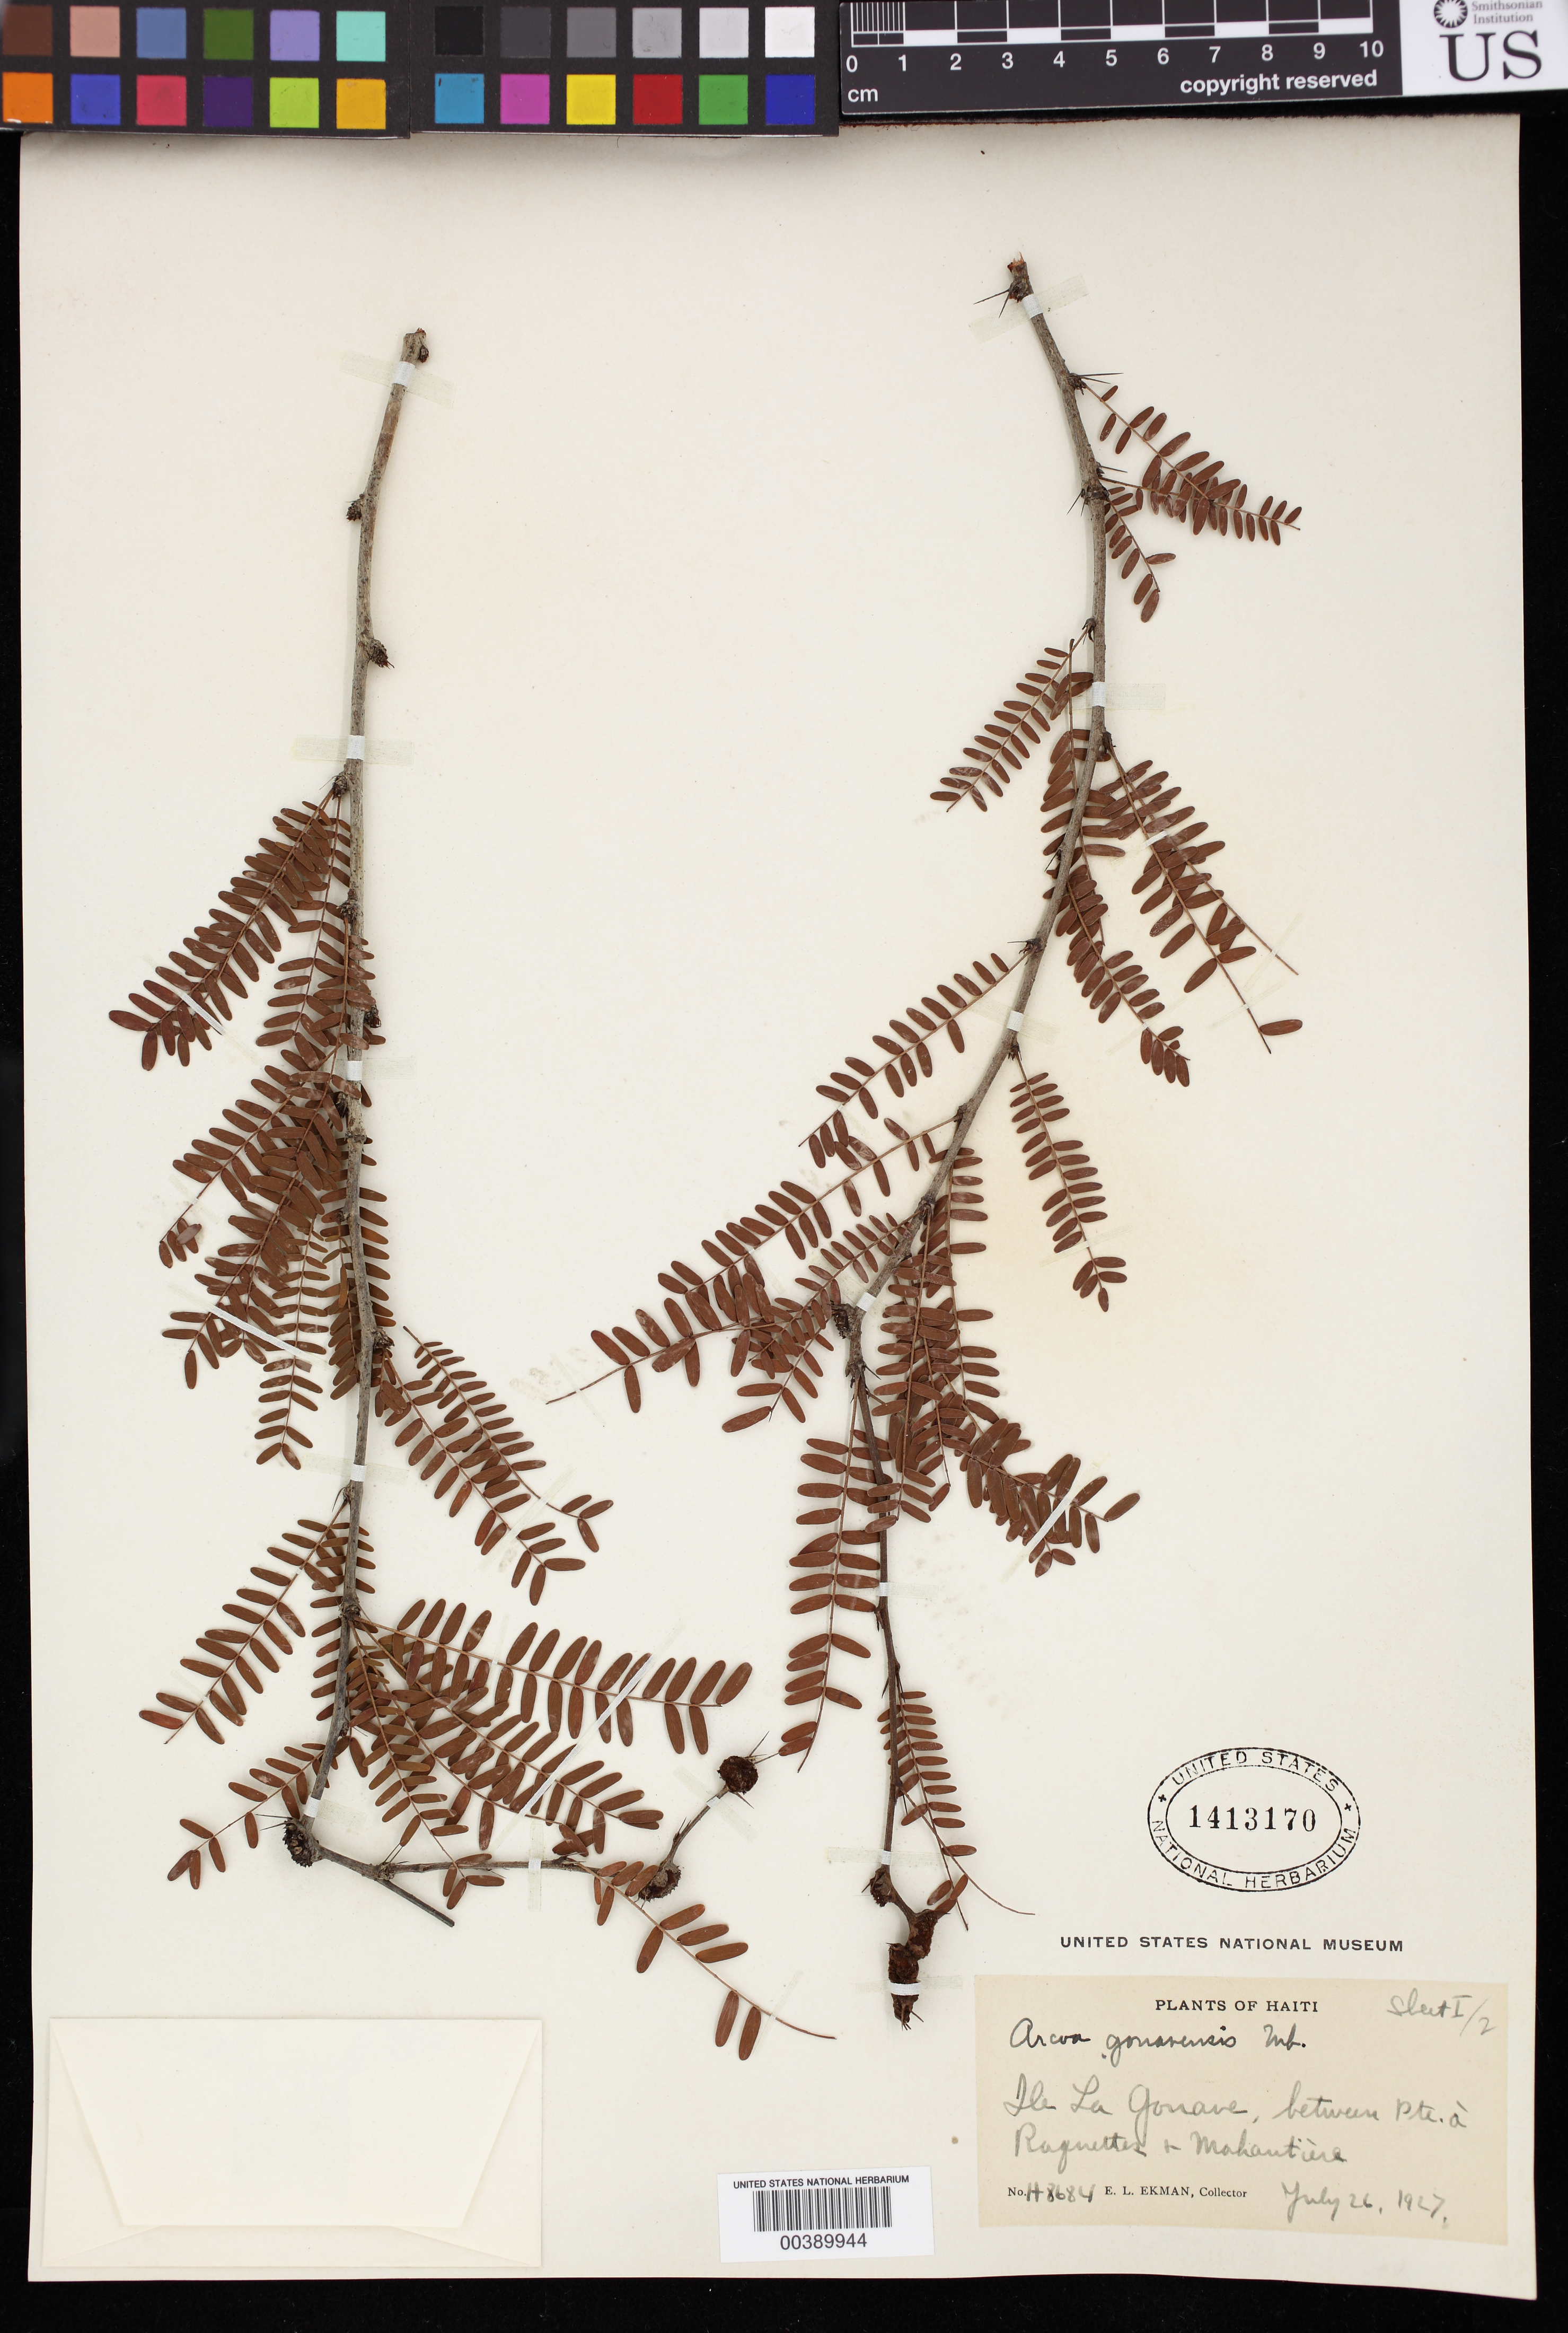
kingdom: Plantae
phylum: Tracheophyta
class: Magnoliopsida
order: Fabales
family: Fabaceae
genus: Arcoa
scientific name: Arcoa gonavensis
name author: Urb.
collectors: E. L. Ekman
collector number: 8684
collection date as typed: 26 Jul 1927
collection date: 1927-07-26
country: Haiti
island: Hispaniola Island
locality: Ile la gonave, between pte-a-raquettes and mahautiere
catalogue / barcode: US 1413170